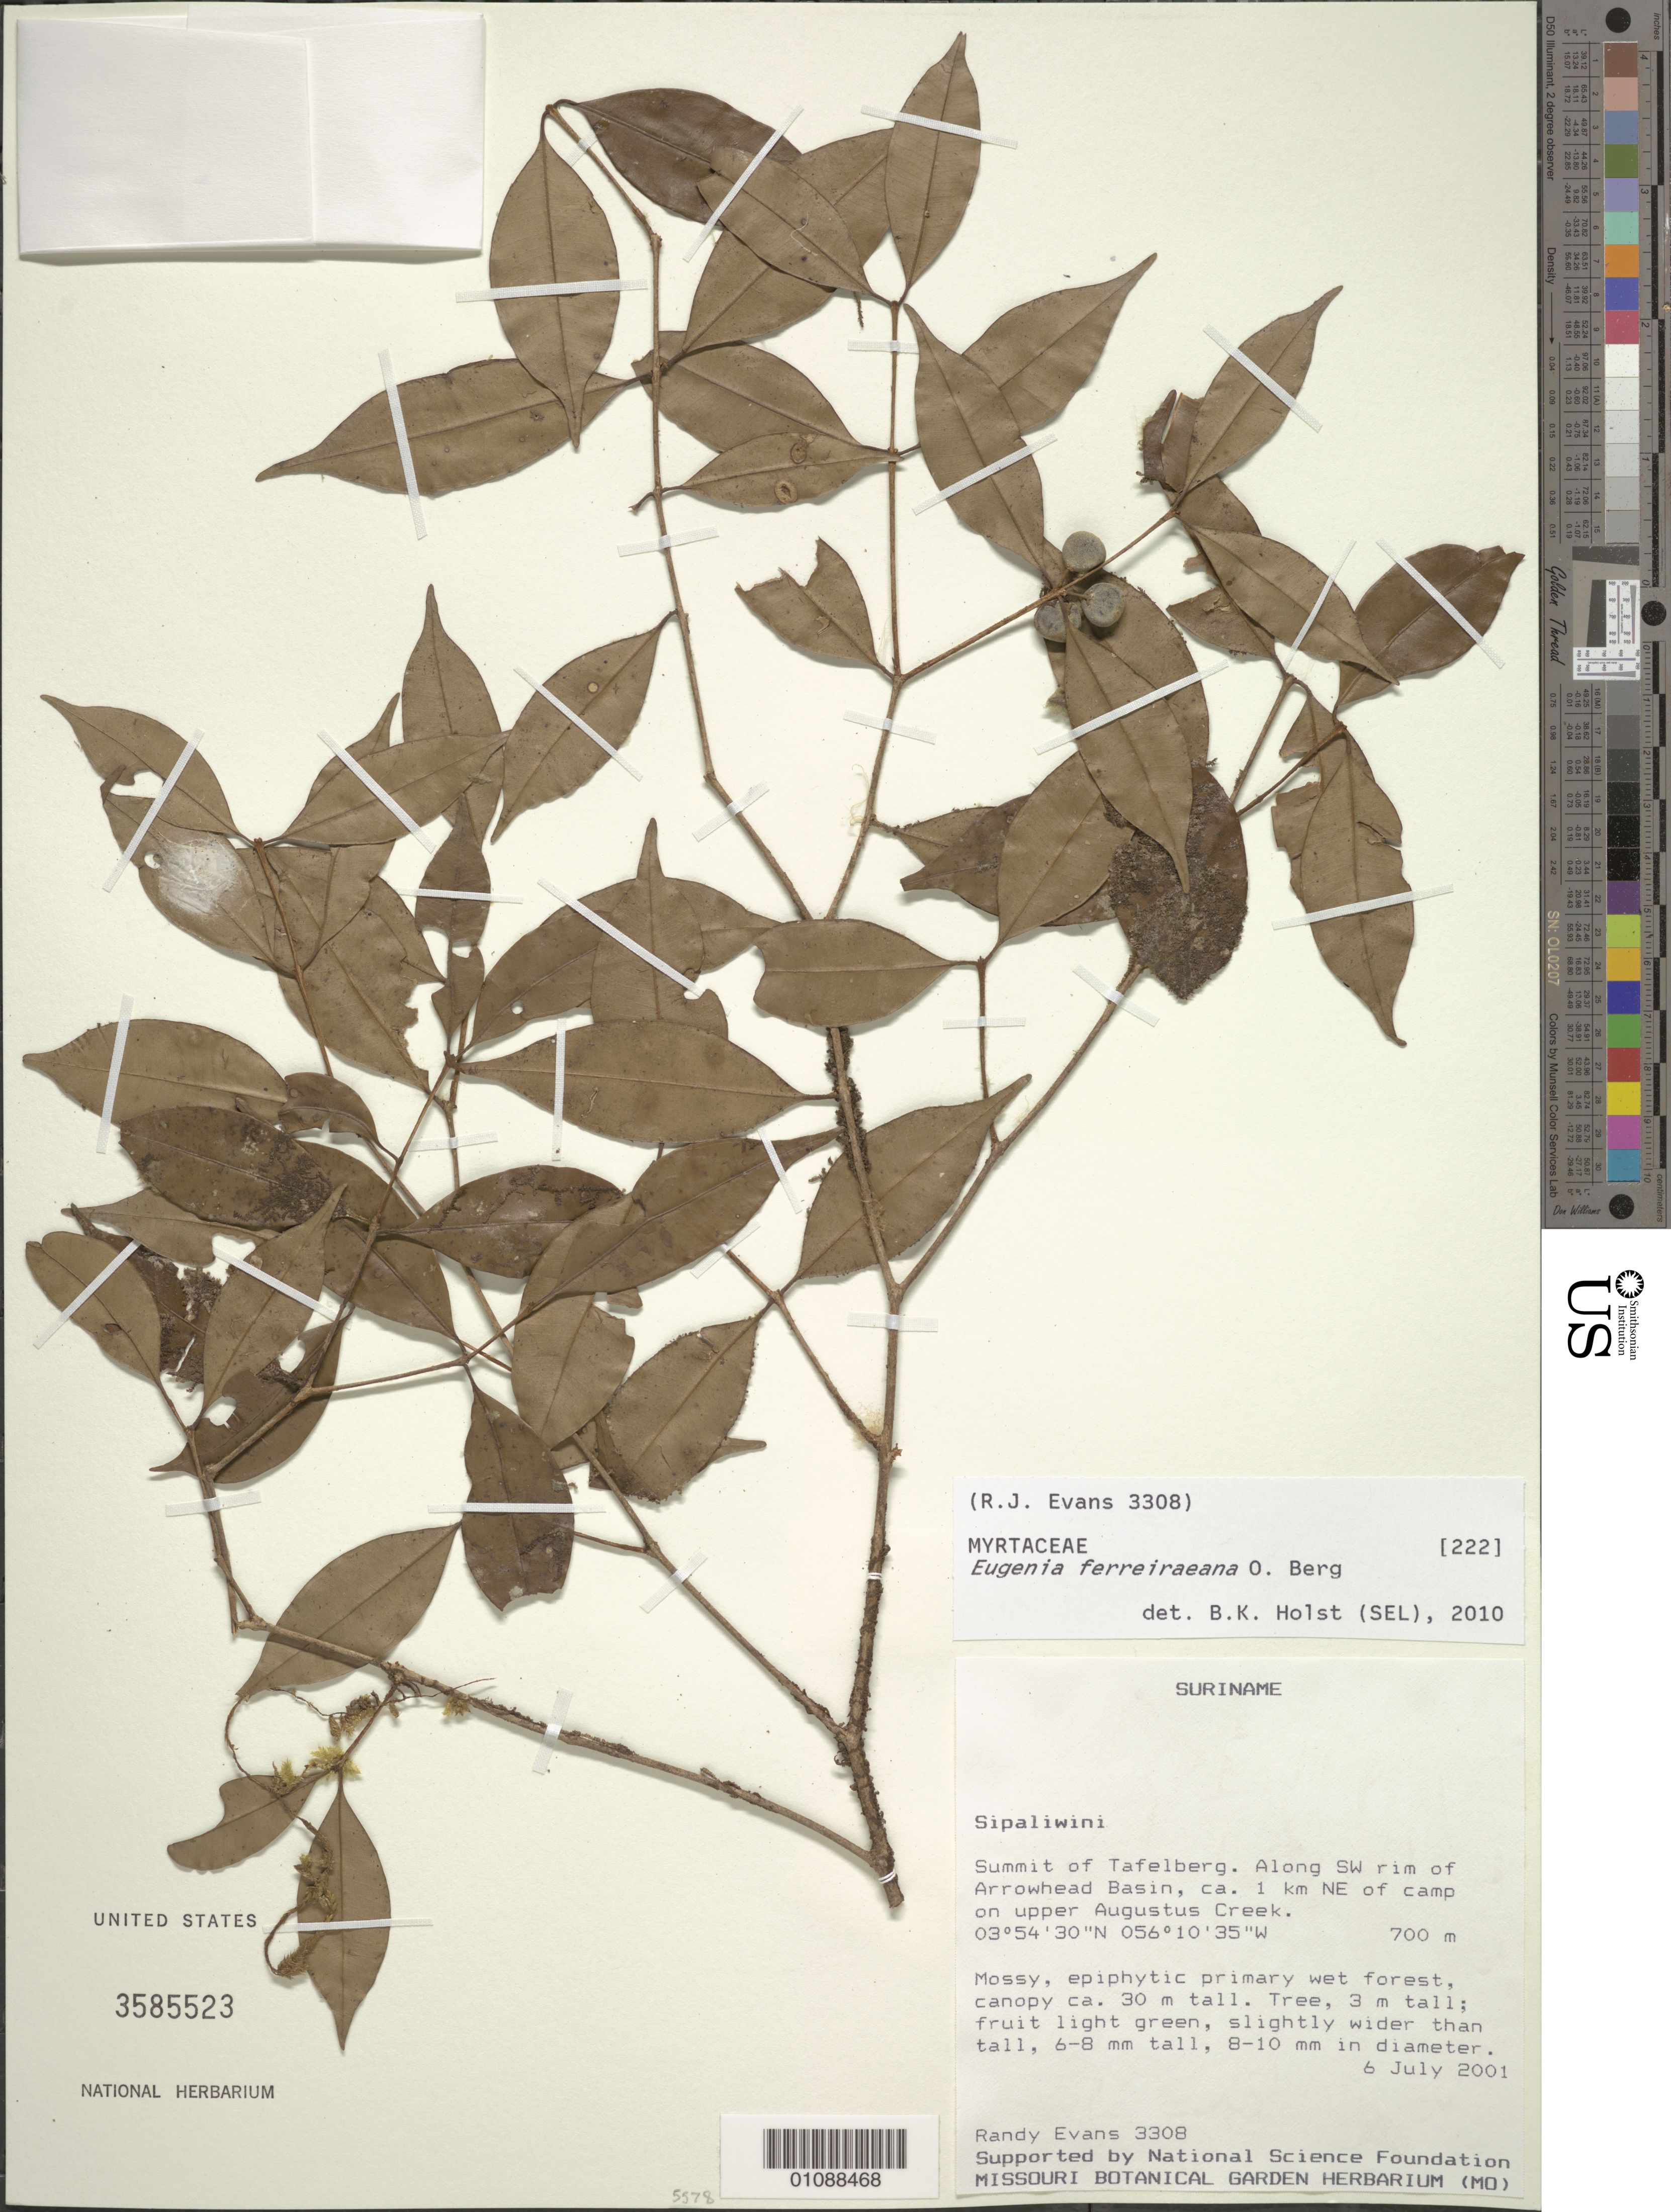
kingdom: Plantae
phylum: Tracheophyta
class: Magnoliopsida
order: Myrtales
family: Myrtaceae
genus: Eugenia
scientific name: Eugenia ferreiraeana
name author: O. Berg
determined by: Holst, Bruce K.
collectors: R. Evans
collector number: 3308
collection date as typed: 6-Jul-01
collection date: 2001-07-06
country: Suriname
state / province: Sipaliwini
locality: Tafelberg summit. Along SW rim of Arrowhead Basin, ca 1km NE of camp on upper Augustus Creek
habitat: Mossy, epiphytic primary wet forest, canopy ca 30m tall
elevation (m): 700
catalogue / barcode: US 3585523